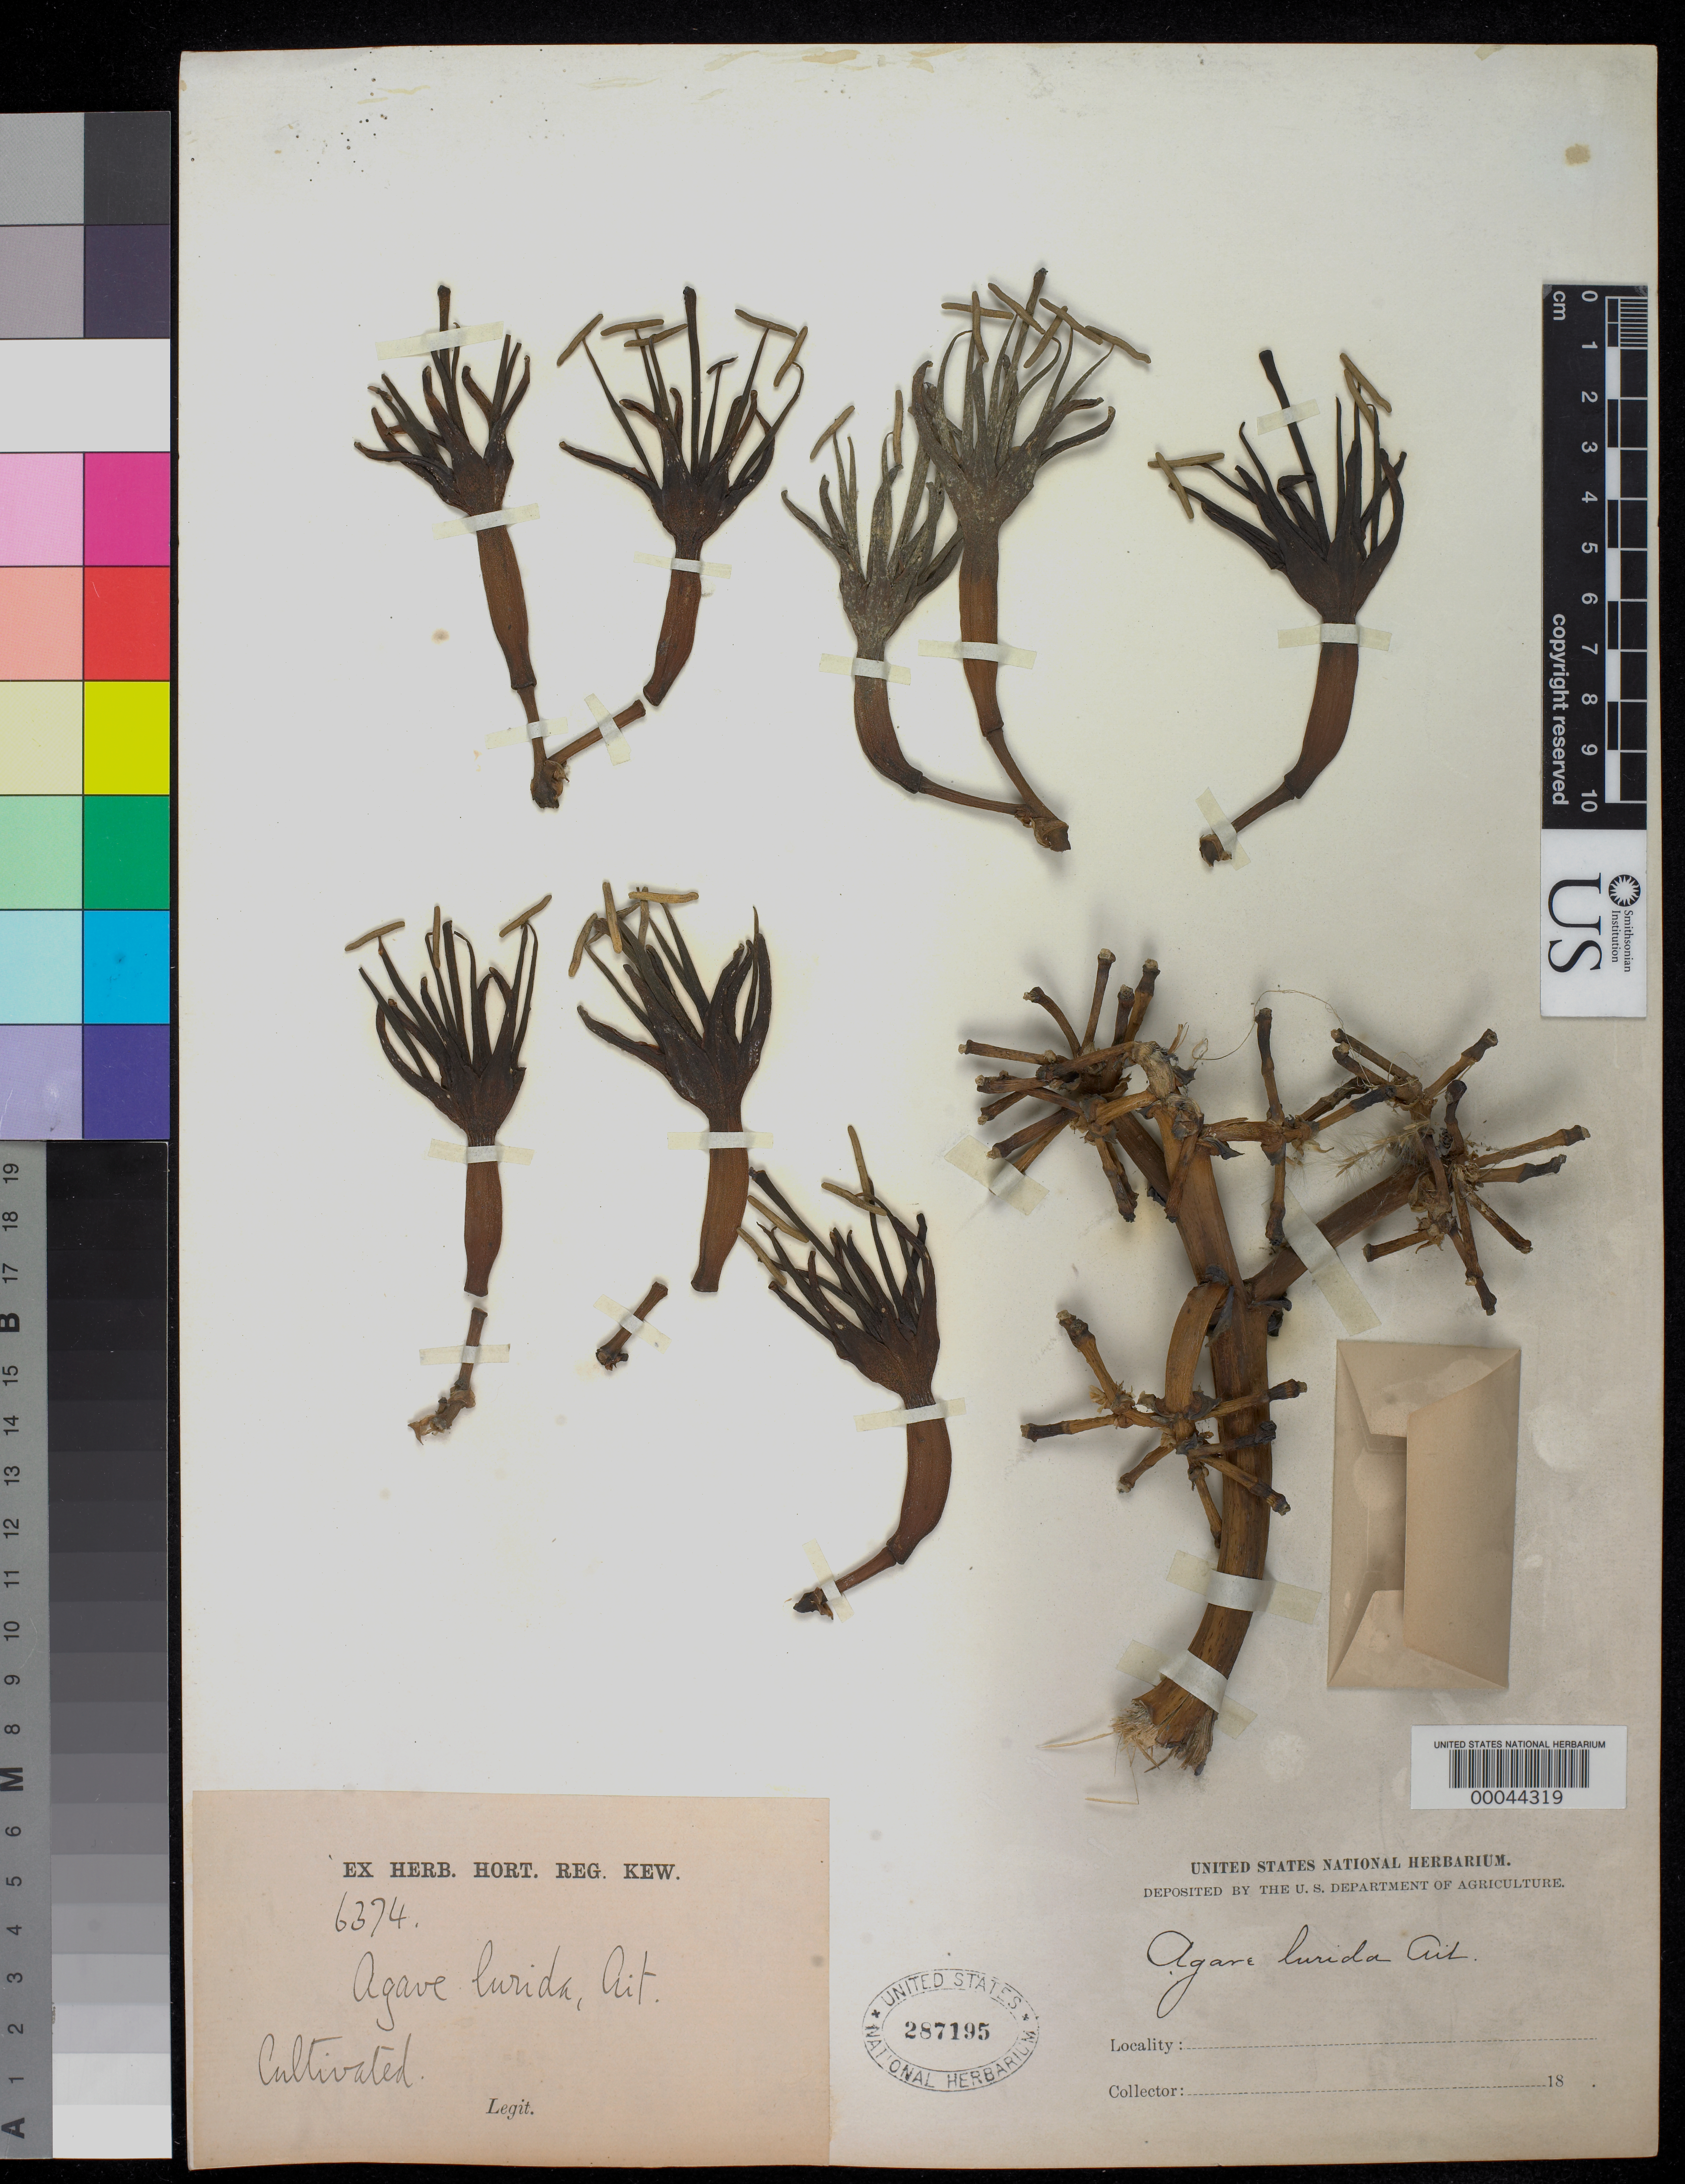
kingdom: Plantae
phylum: Tracheophyta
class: Liliopsida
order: Asparagales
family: Asparagaceae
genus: Agave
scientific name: Agave lurida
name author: Aiton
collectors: ex herb. Hort. Reg. Kew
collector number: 6374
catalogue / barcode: US 287195